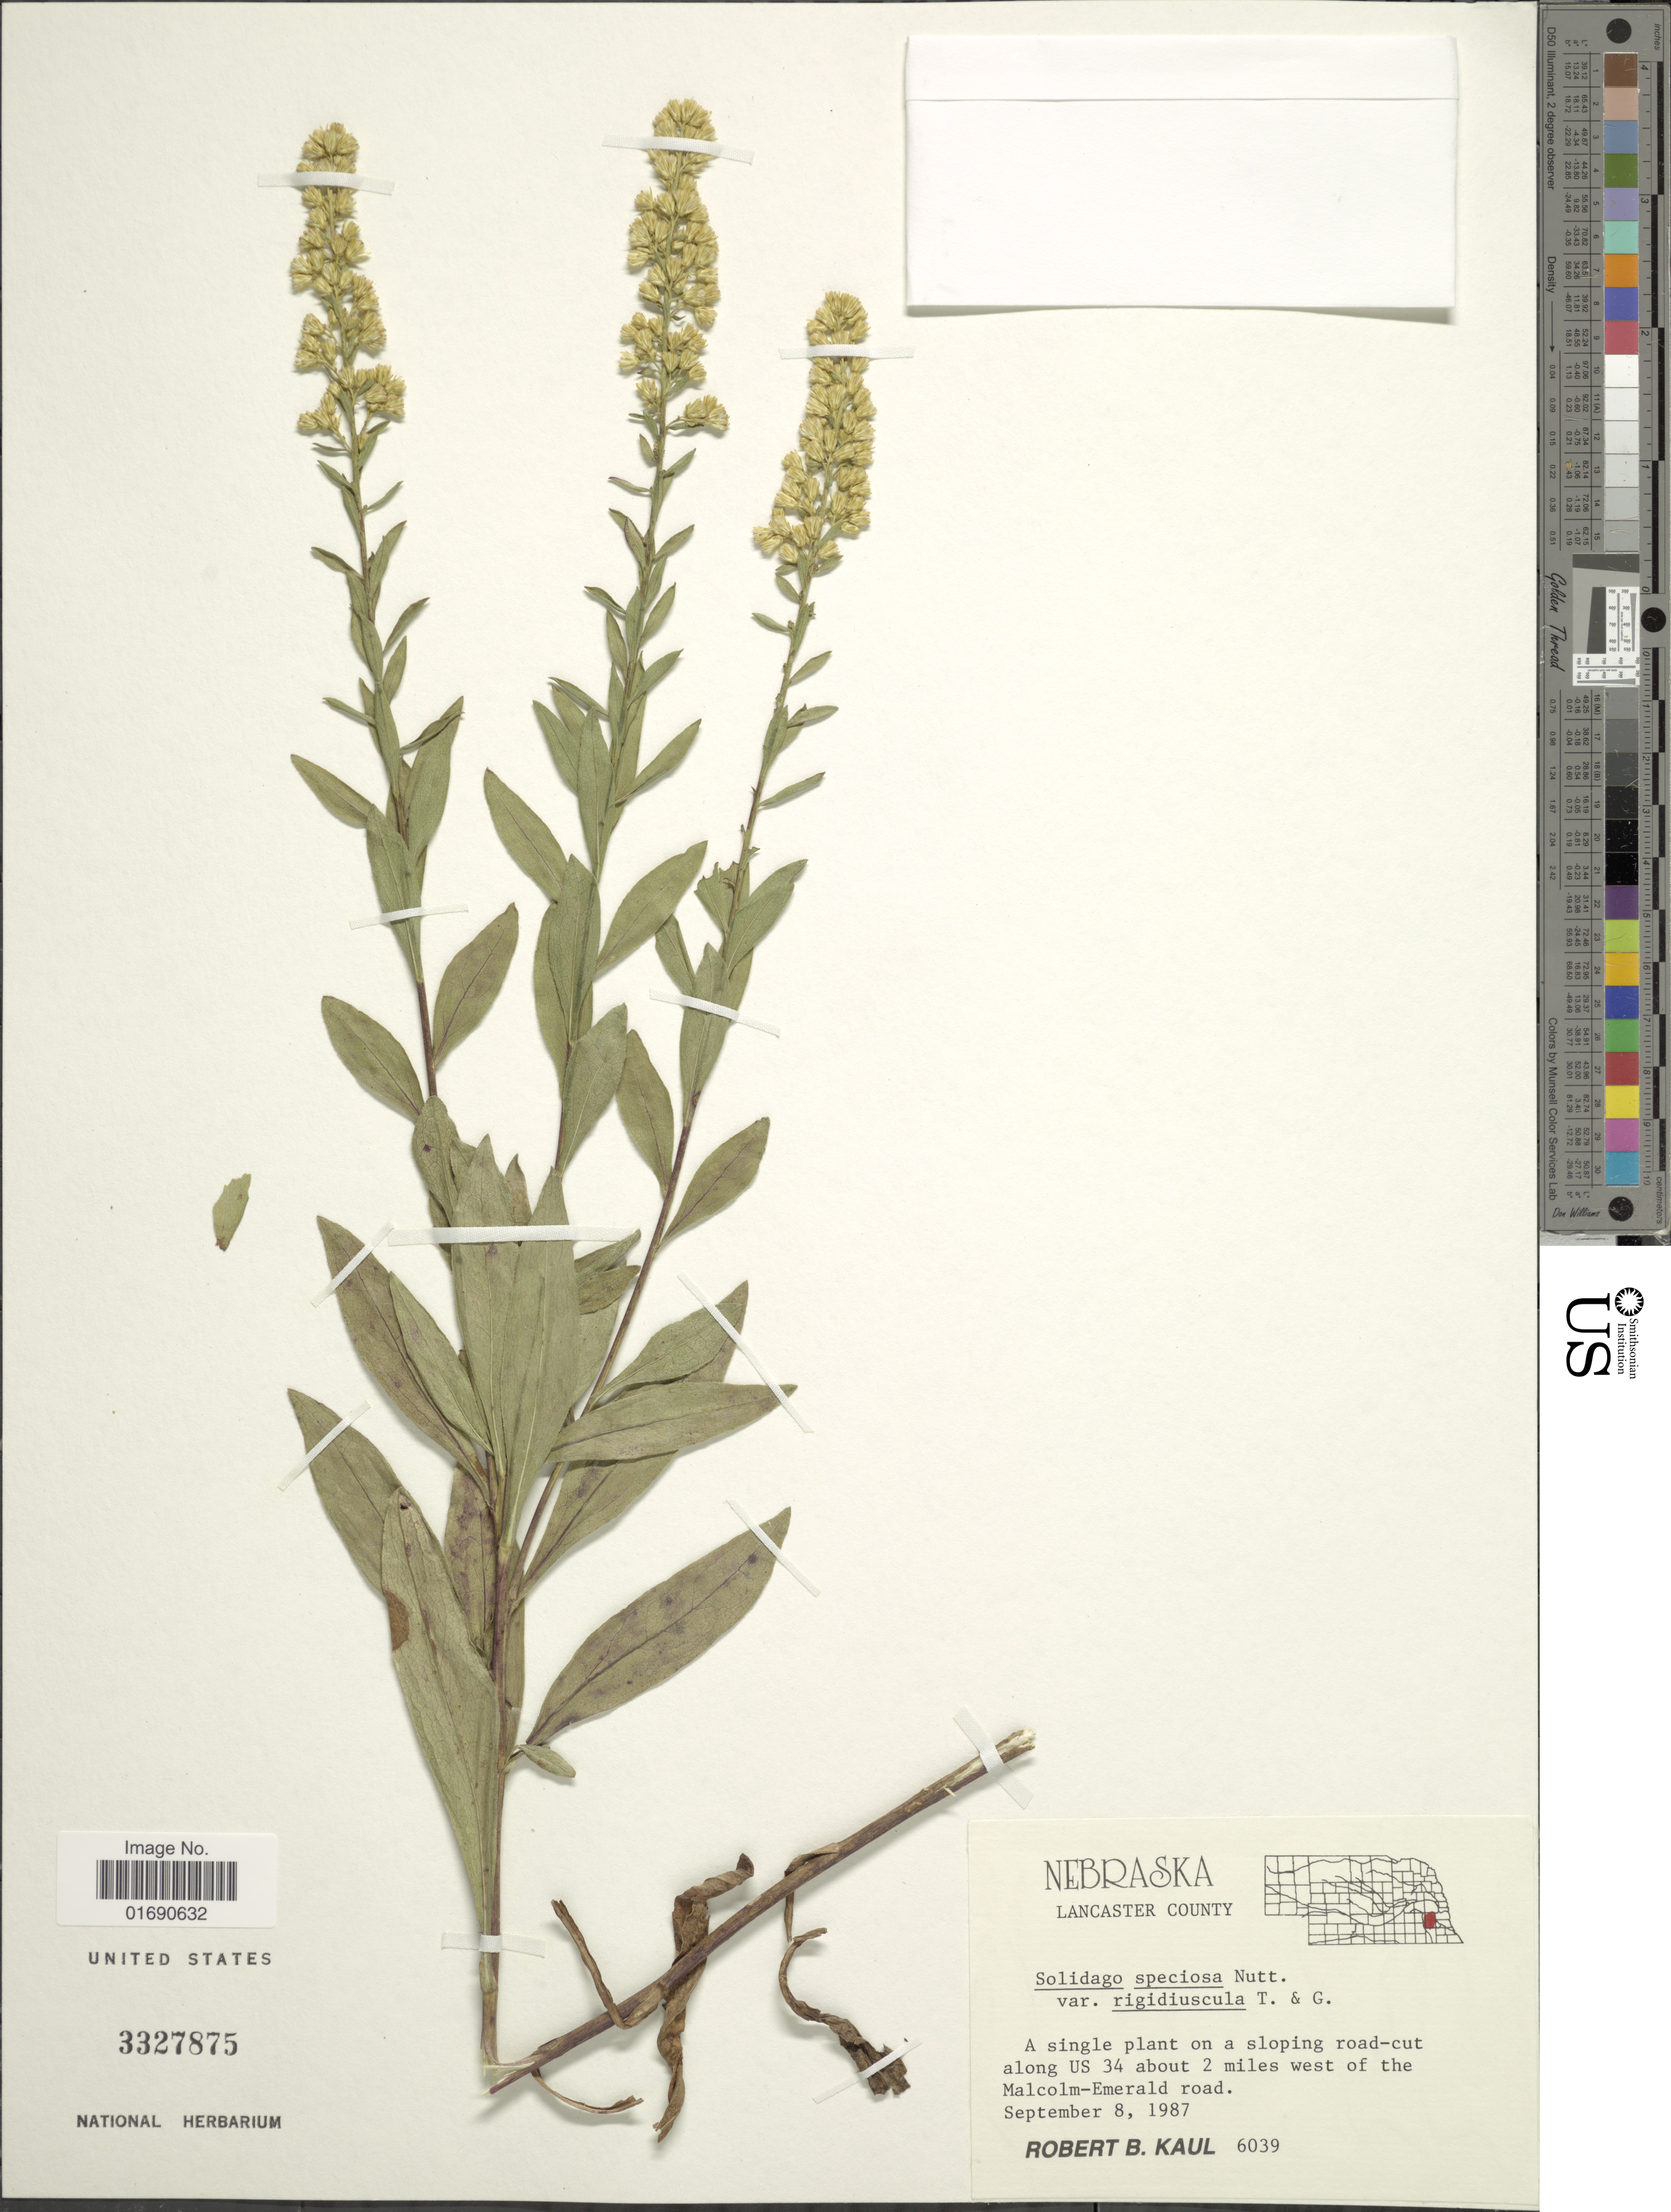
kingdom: Plantae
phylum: Tracheophyta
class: Magnoliopsida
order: Asterales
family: Asteraceae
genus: Solidago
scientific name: Solidago speciosa var. angustata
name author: Torr. & A. Gray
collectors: R. Kaul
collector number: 6039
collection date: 1987-09-08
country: United States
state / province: Nebraska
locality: Lancaster County, A single plant on a sloping road-cut along US 34 about 2 miles west of the Malcom-Emerald road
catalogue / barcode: US 3327875